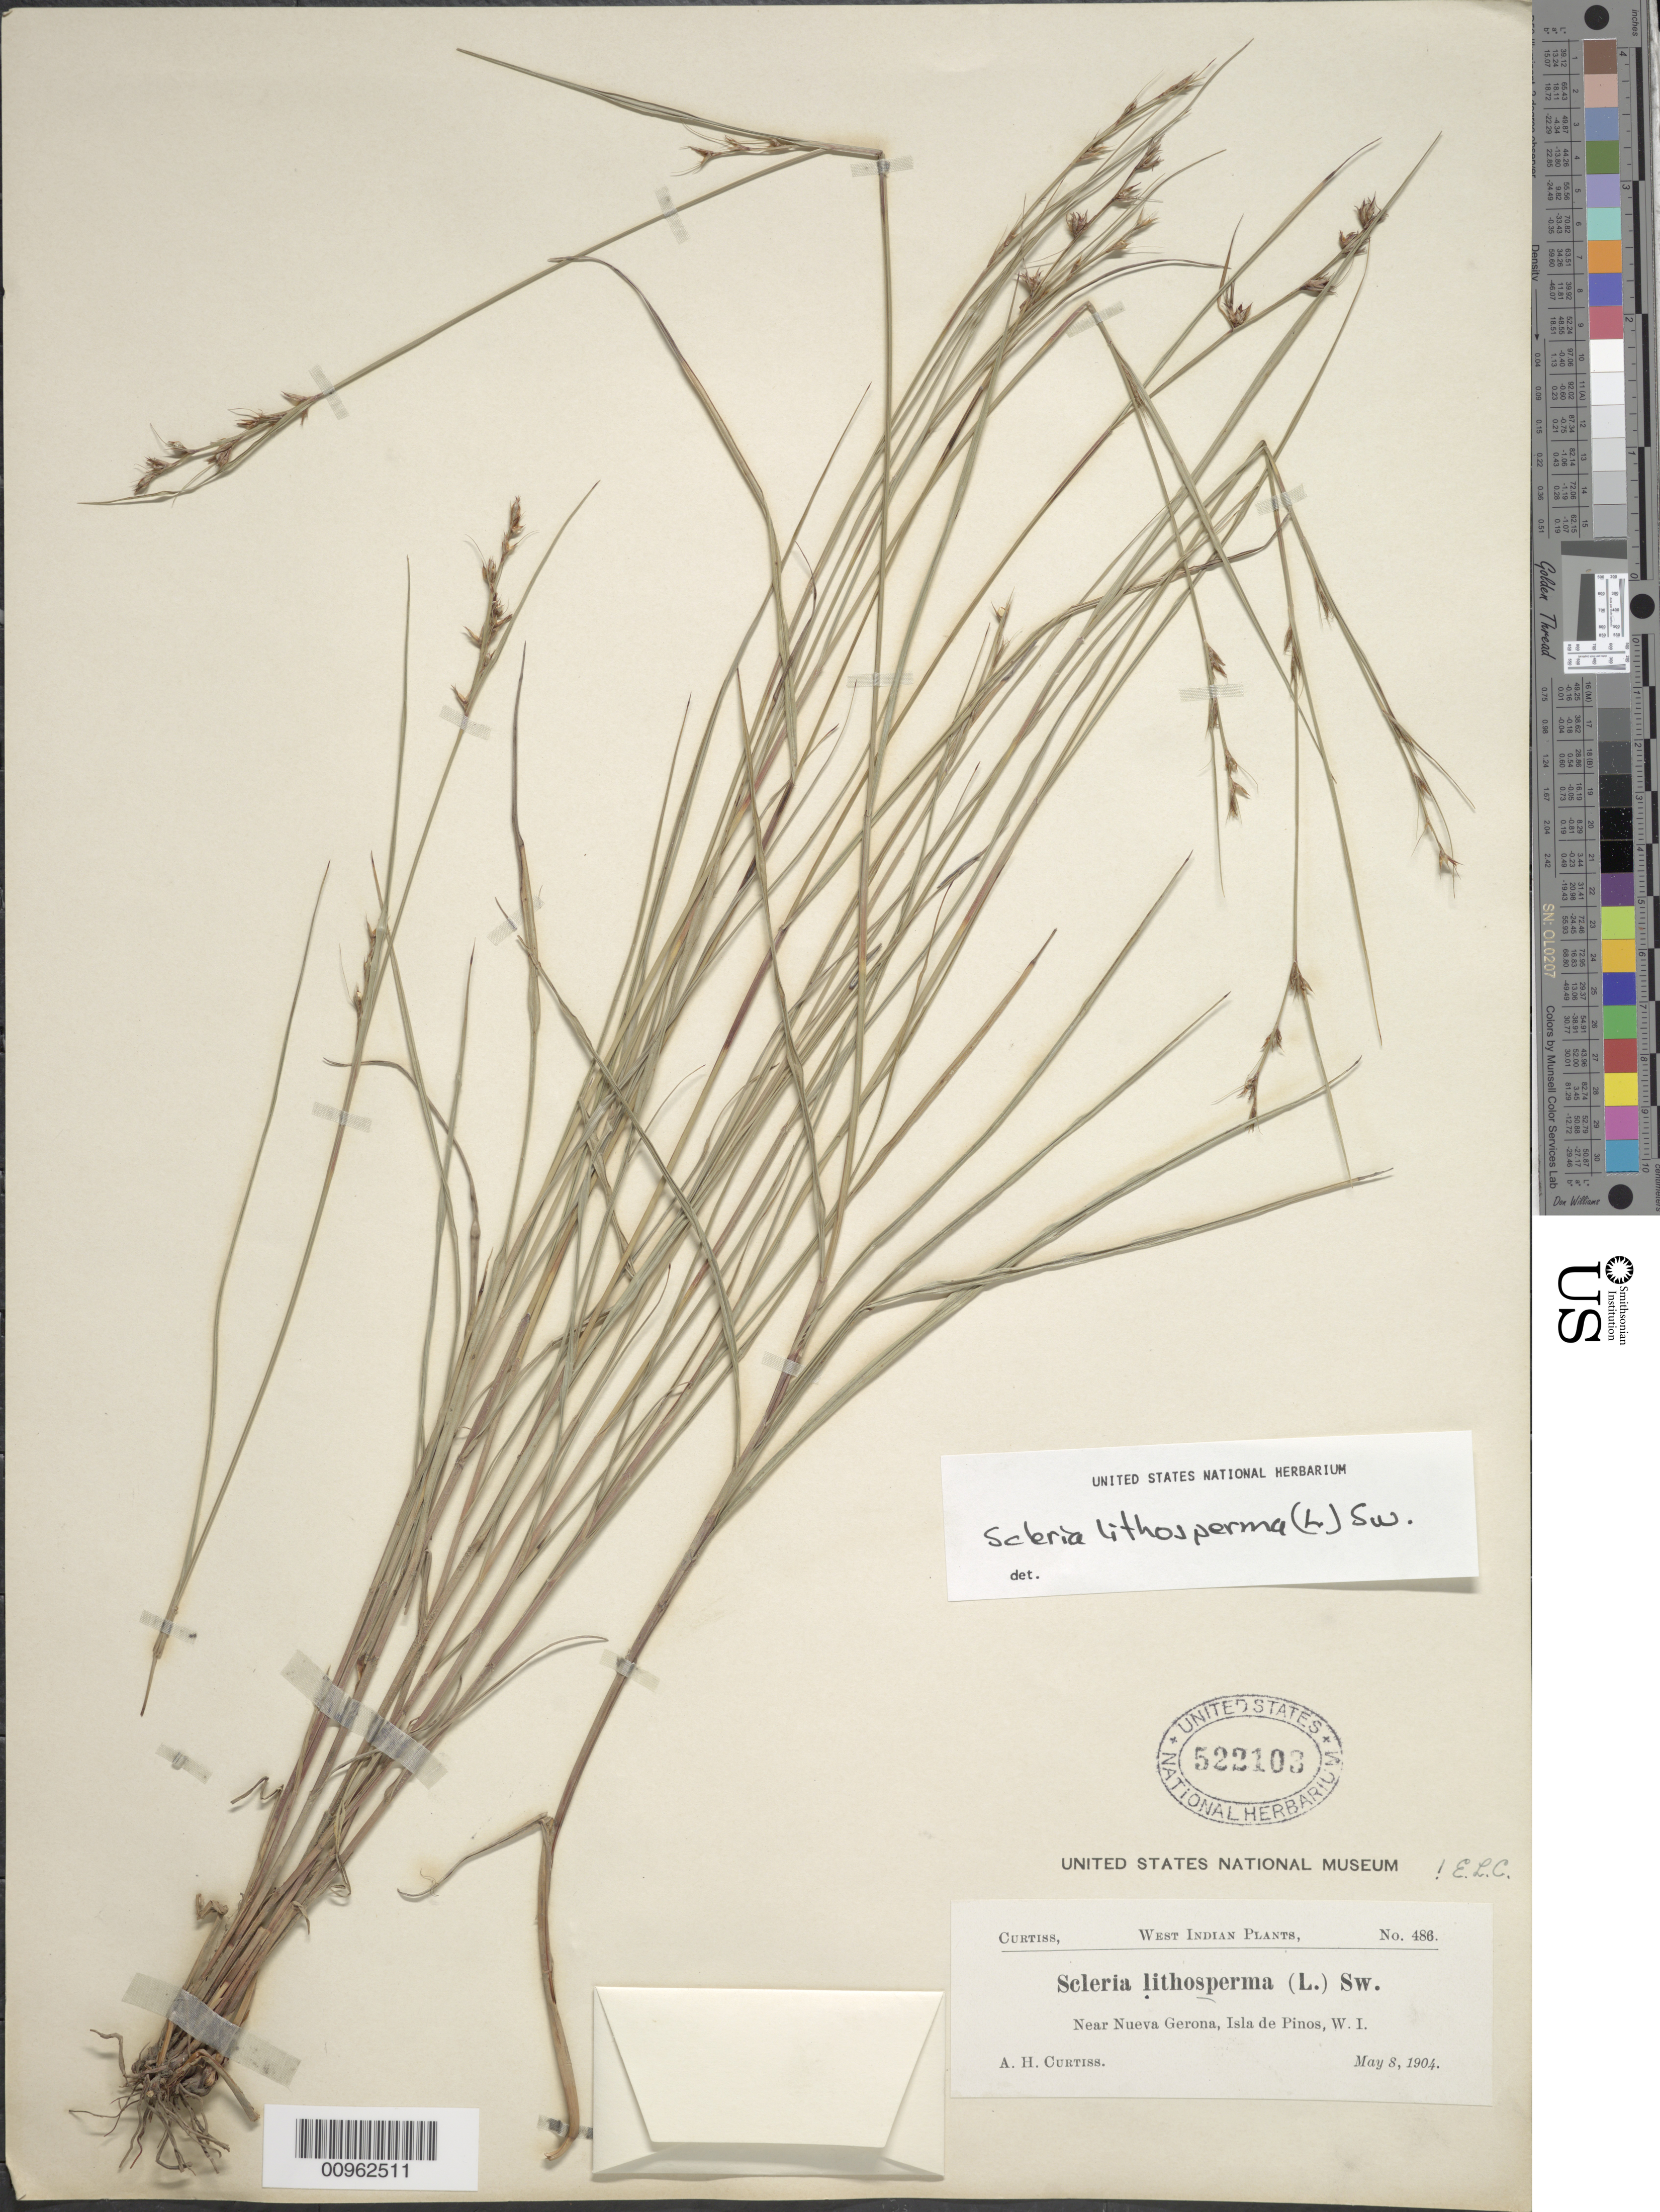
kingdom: Plantae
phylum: Tracheophyta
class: Liliopsida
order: Poales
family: Cyperaceae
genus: Scleria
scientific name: Scleria lithosperma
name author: (L.) Sw.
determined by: Core, E. L.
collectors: A. H. Curtiss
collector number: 486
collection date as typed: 08 May 1904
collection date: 1904-05-08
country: Cuba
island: Isla de la Juventud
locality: Isle of Pines, Near Nueva Gerona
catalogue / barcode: US 522103